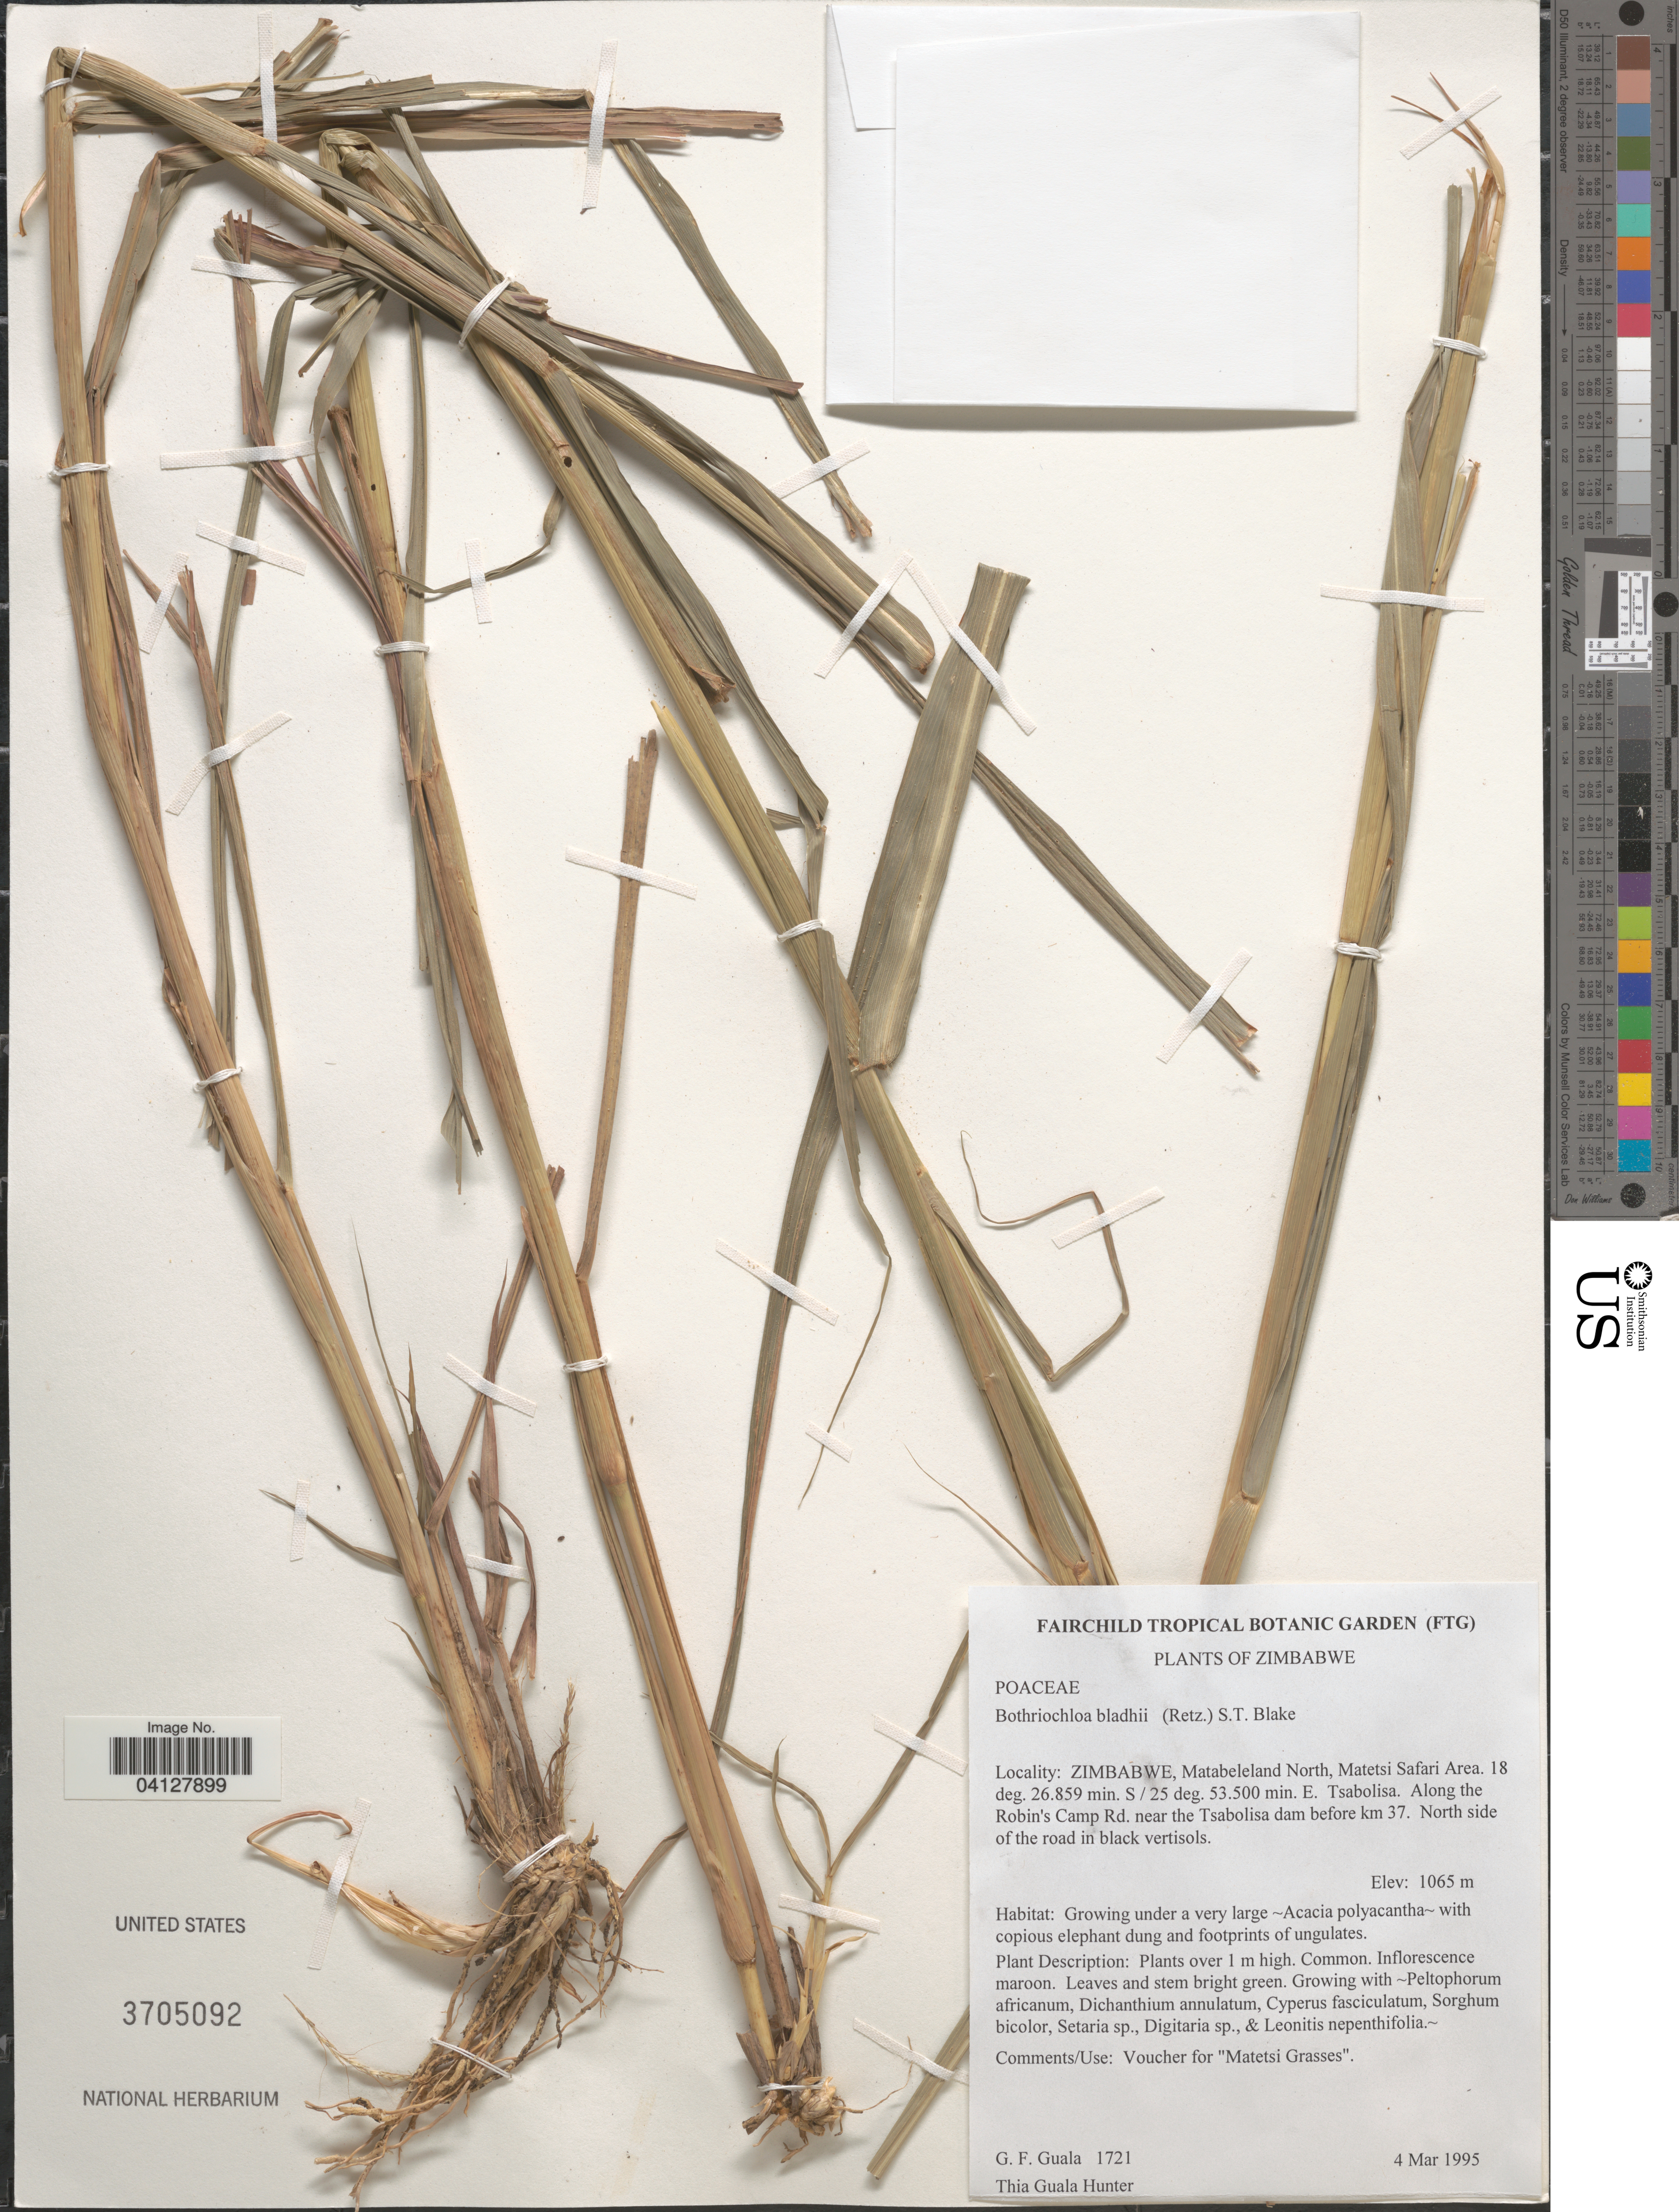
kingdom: Plantae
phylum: Tracheophyta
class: Liliopsida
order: Poales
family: Poaceae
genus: Bothriochloa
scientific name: Bothriochloa bladhii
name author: (Retz.) S.T. Blake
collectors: G. Guala & T. Hunter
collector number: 1721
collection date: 1995-03-04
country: Zimbabwe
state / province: Matabeleland North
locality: Matetsi Safari Area. Tsabolisa. Along the Robin's Camp Rd. near the Tsabolisa dam before km 37. North side of the road in black vertisols.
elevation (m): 1065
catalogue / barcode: US 3705092